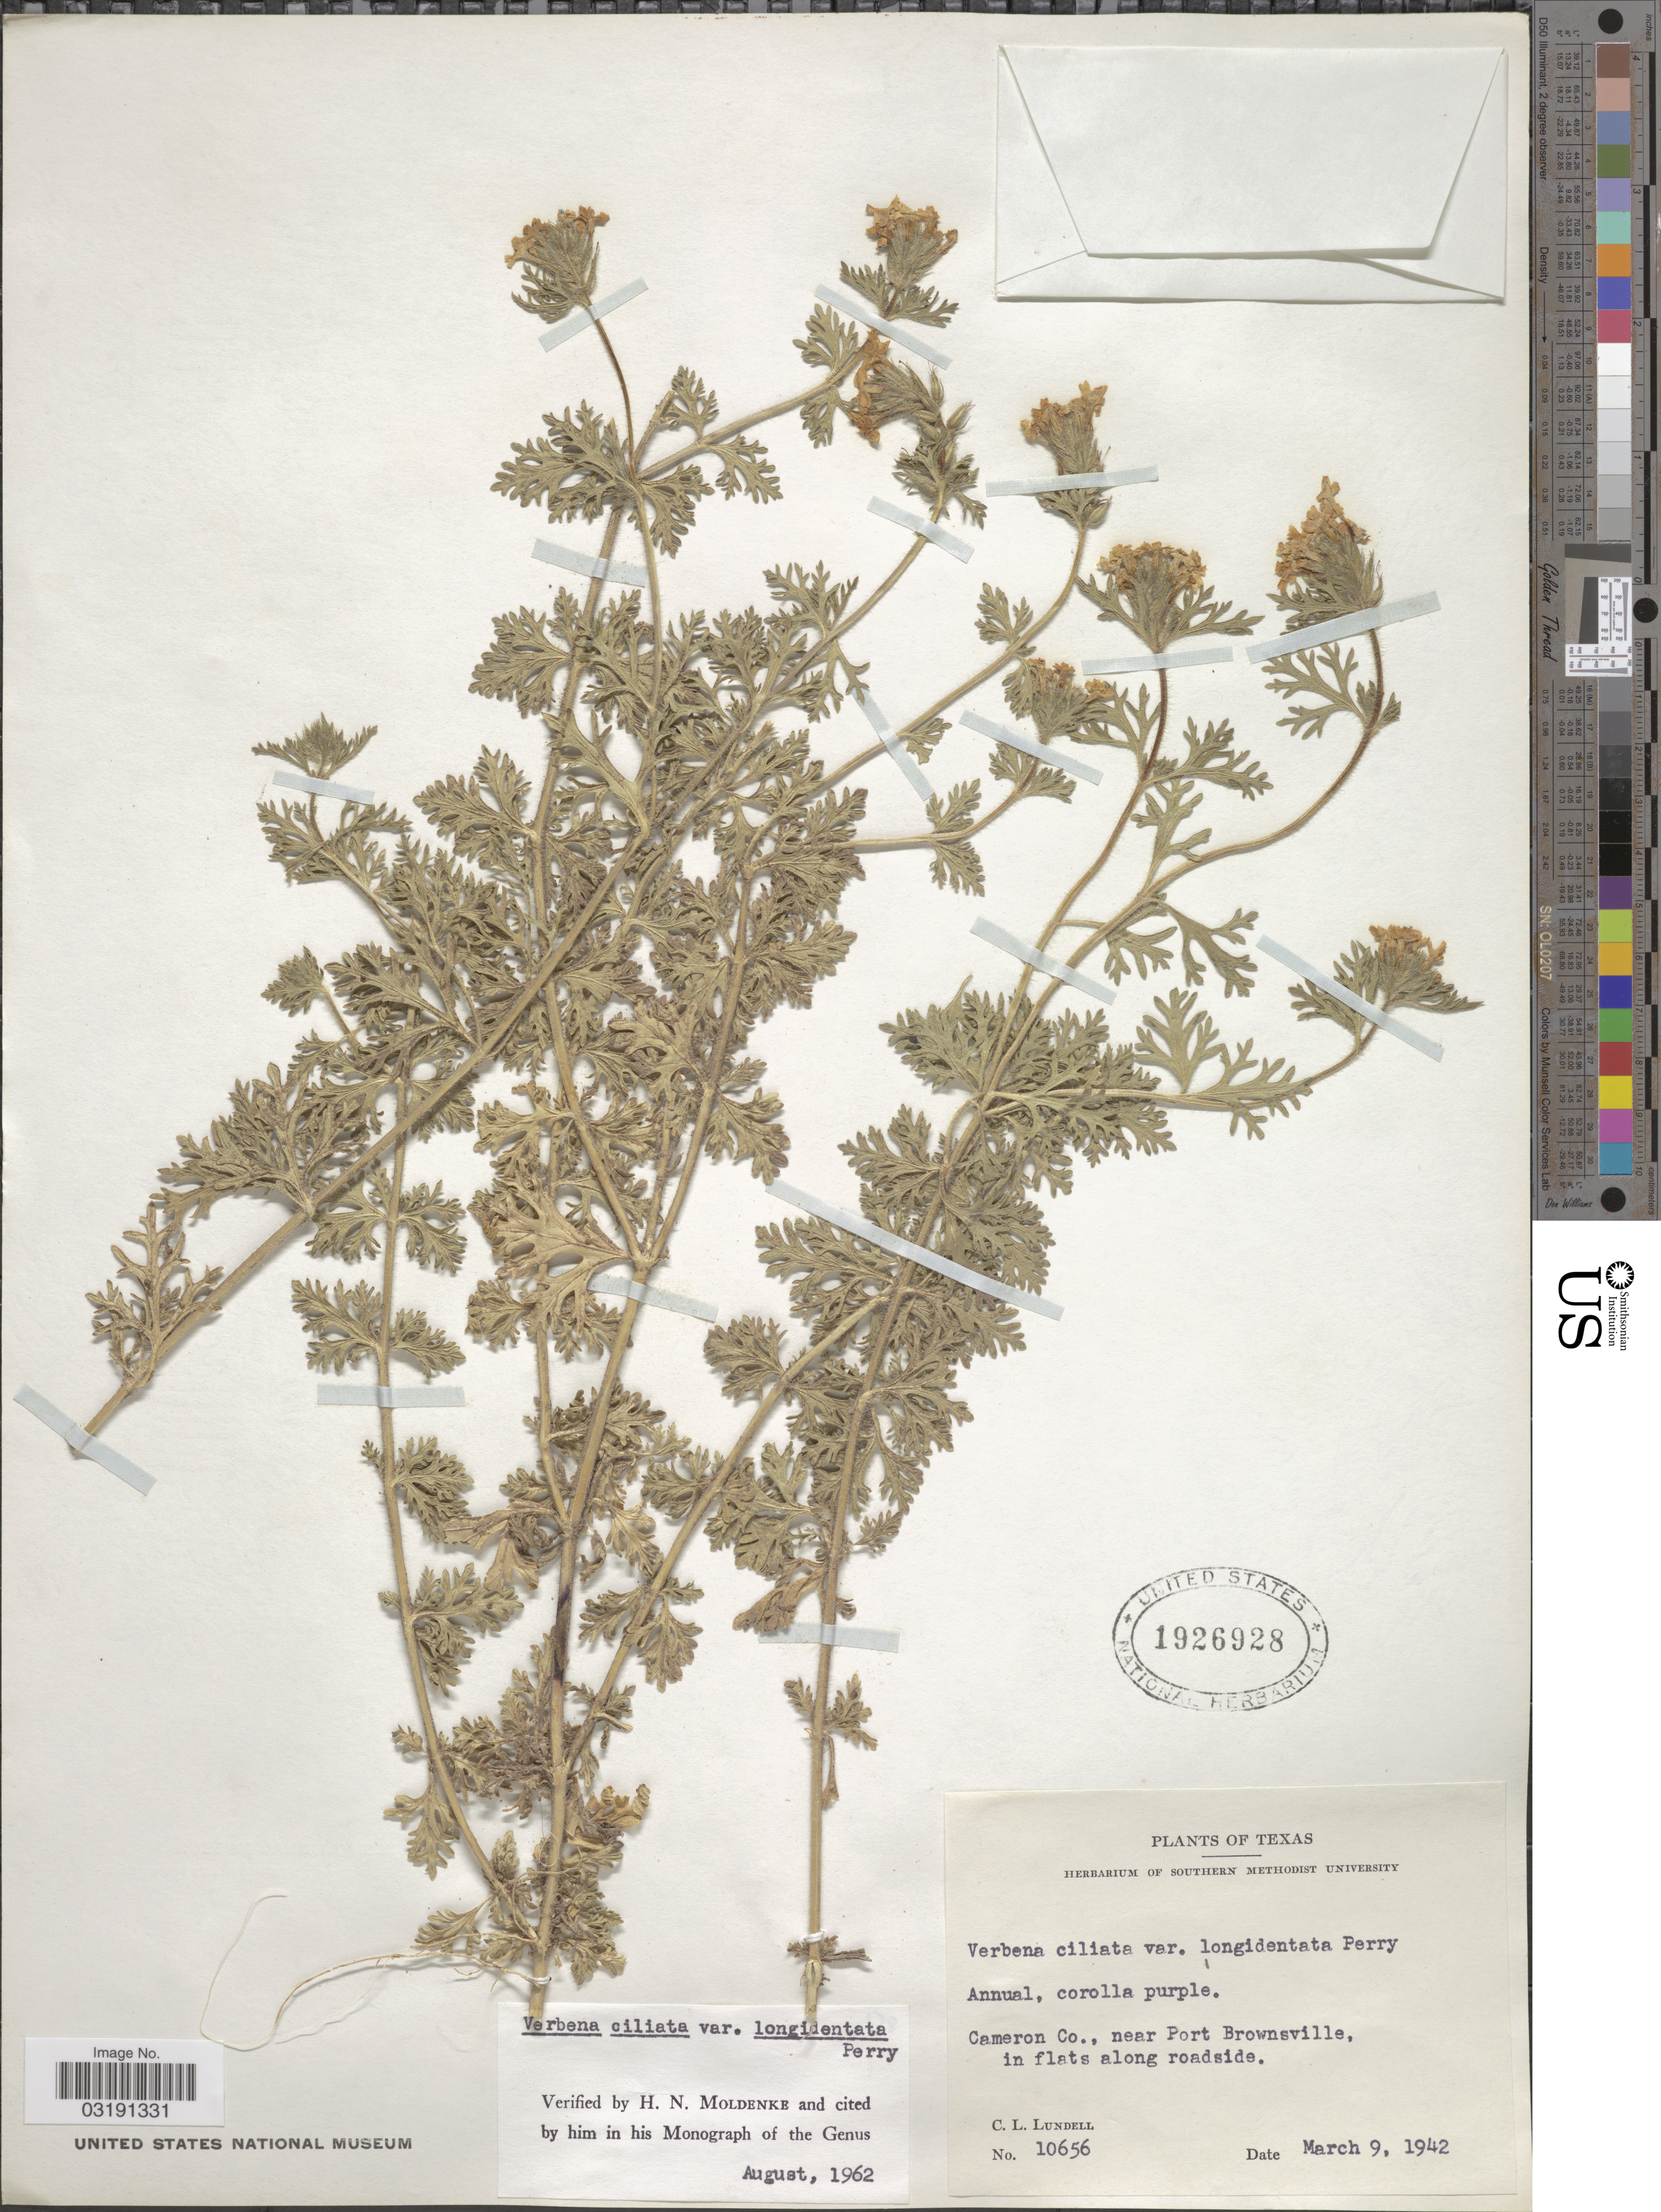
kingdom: Plantae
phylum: Tracheophyta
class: Magnoliopsida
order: Lamiales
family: Verbenaceae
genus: Verbena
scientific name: Verbena ciliata var. longidentata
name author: L.M. Perry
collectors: C. L. Lundell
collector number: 10656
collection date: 1942-03-09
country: United States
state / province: Texas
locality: Cameron Co., near Port Brownsville, in flats along roadside.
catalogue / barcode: US 1926928